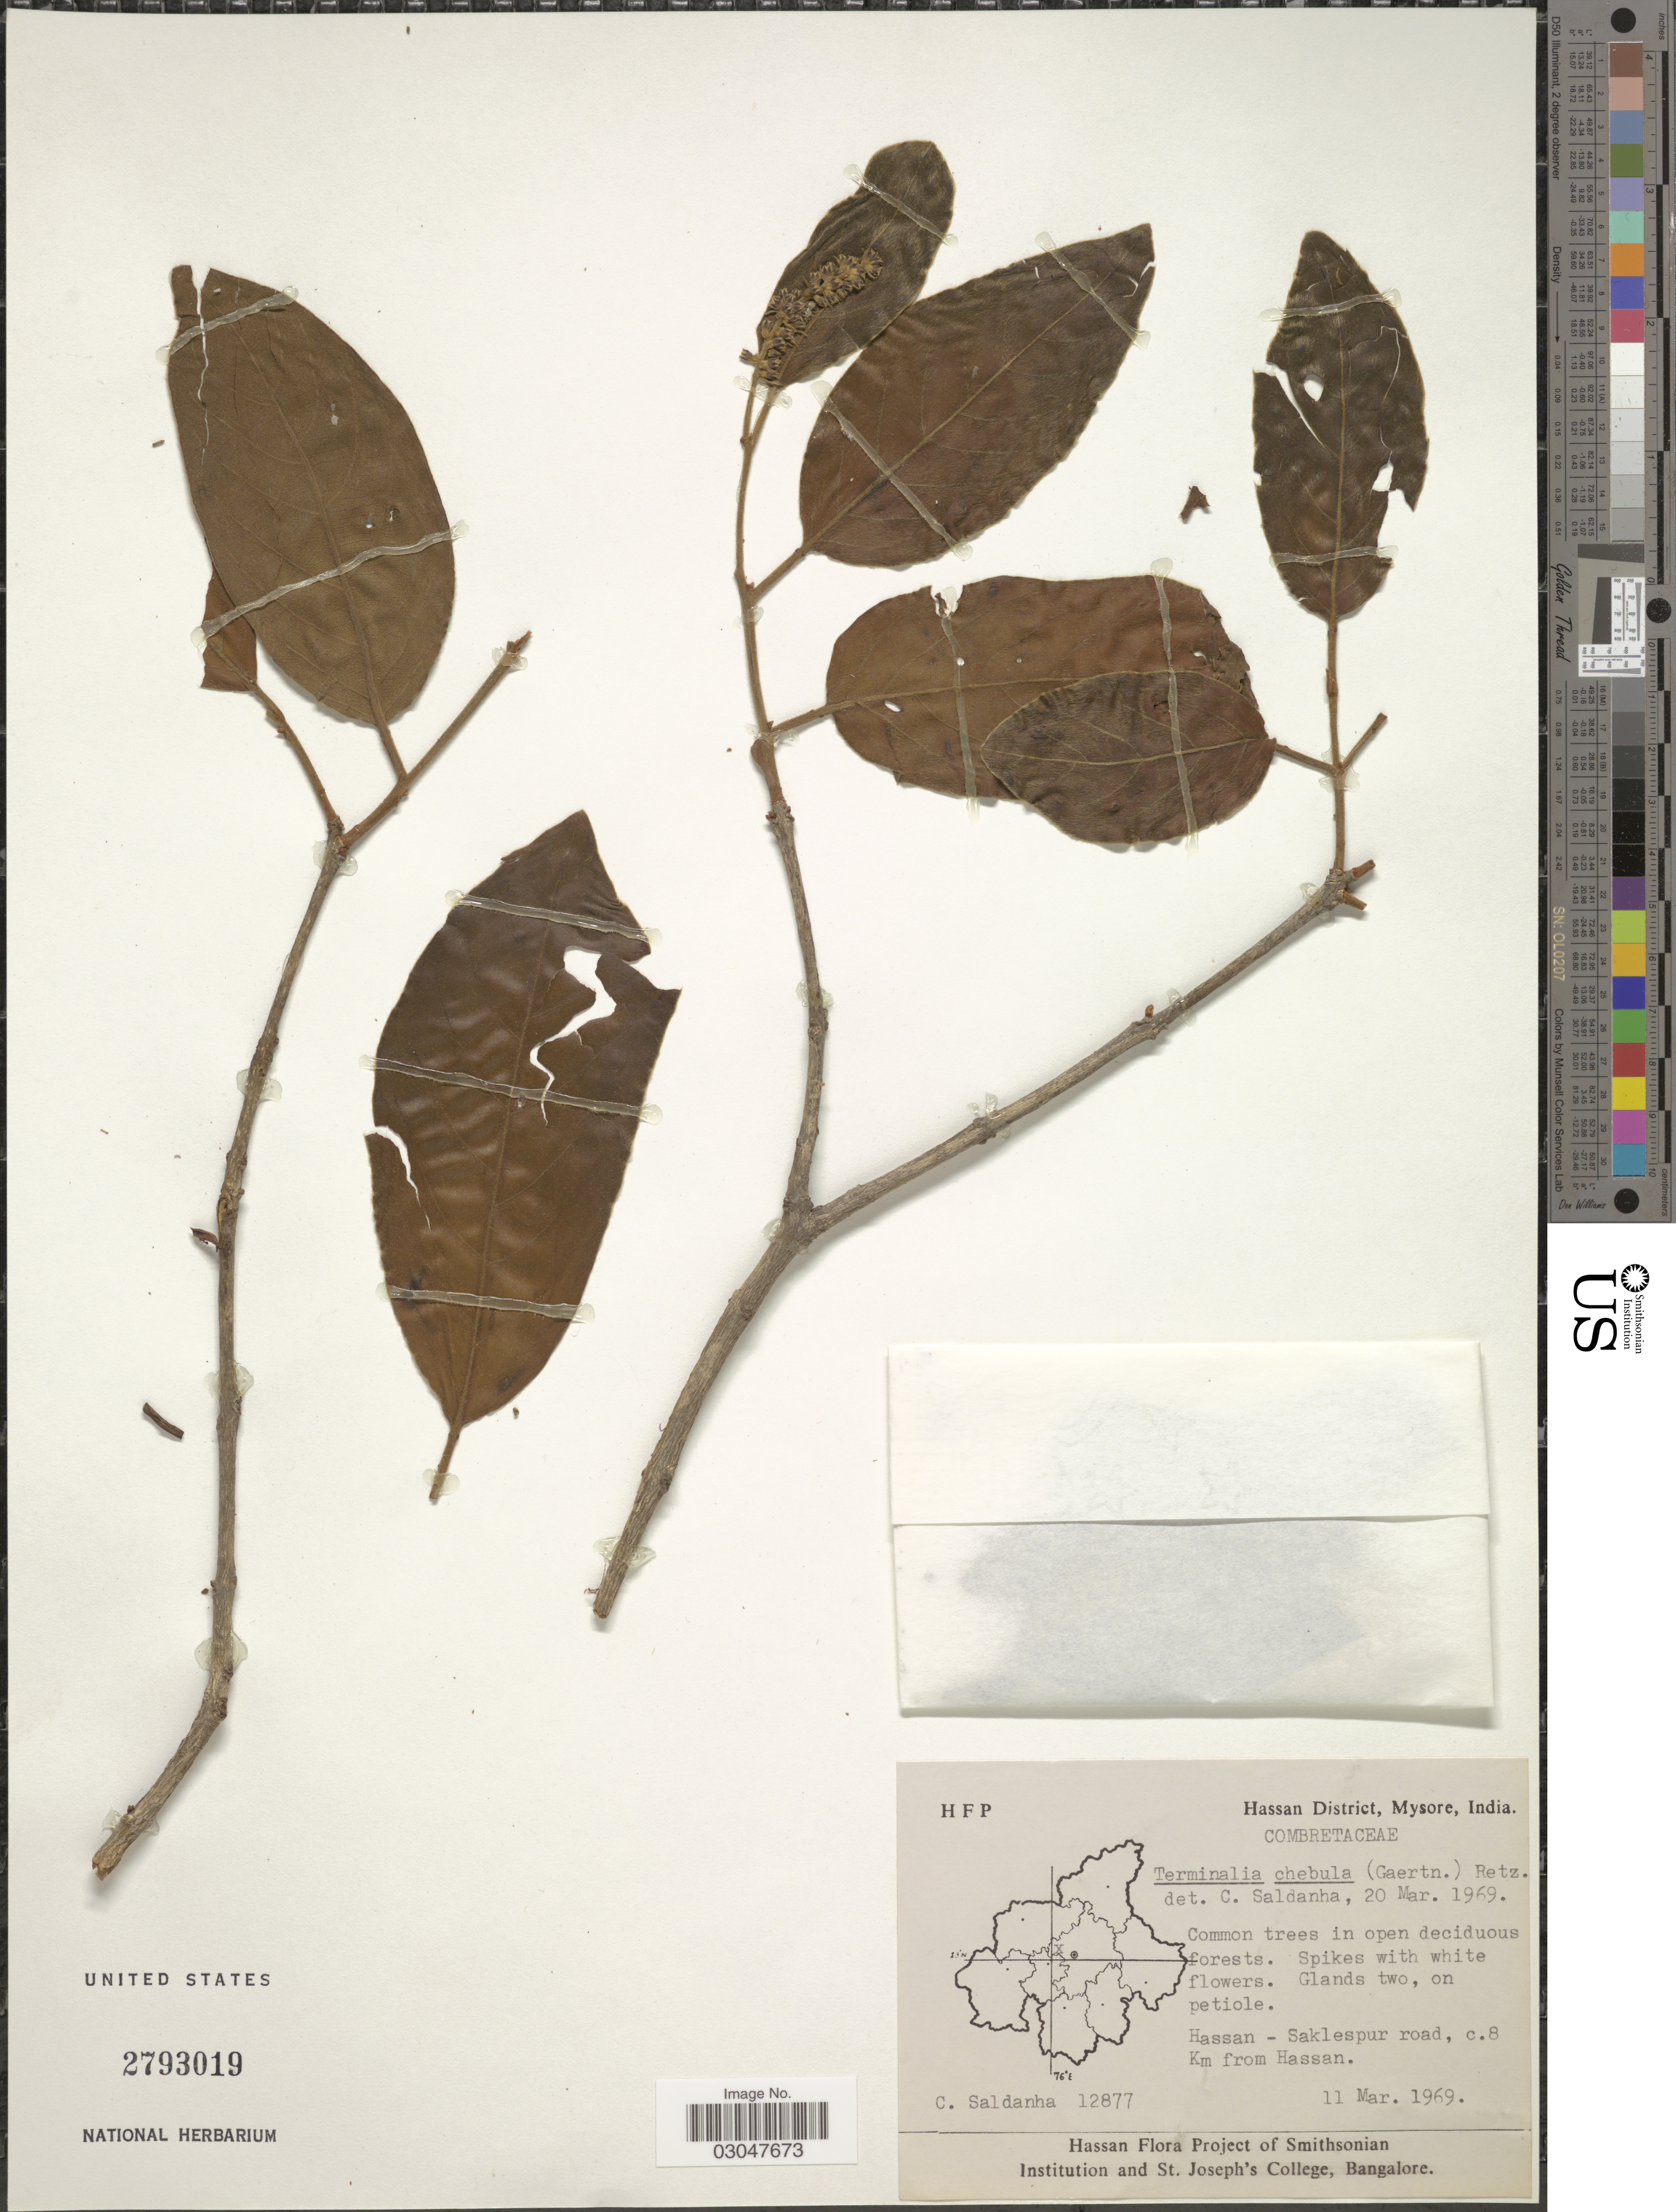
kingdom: Plantae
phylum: Tracheophyta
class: Magnoliopsida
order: Myrtales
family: Combretaceae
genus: Terminalia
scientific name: Terminalia chebula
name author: Retz.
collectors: C. Saldanha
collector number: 12877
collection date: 1969-03-11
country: India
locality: Hassan District, Mysore. Hassan - Saklespur road, c. 8 Km from Hassan.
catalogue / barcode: US 2793019